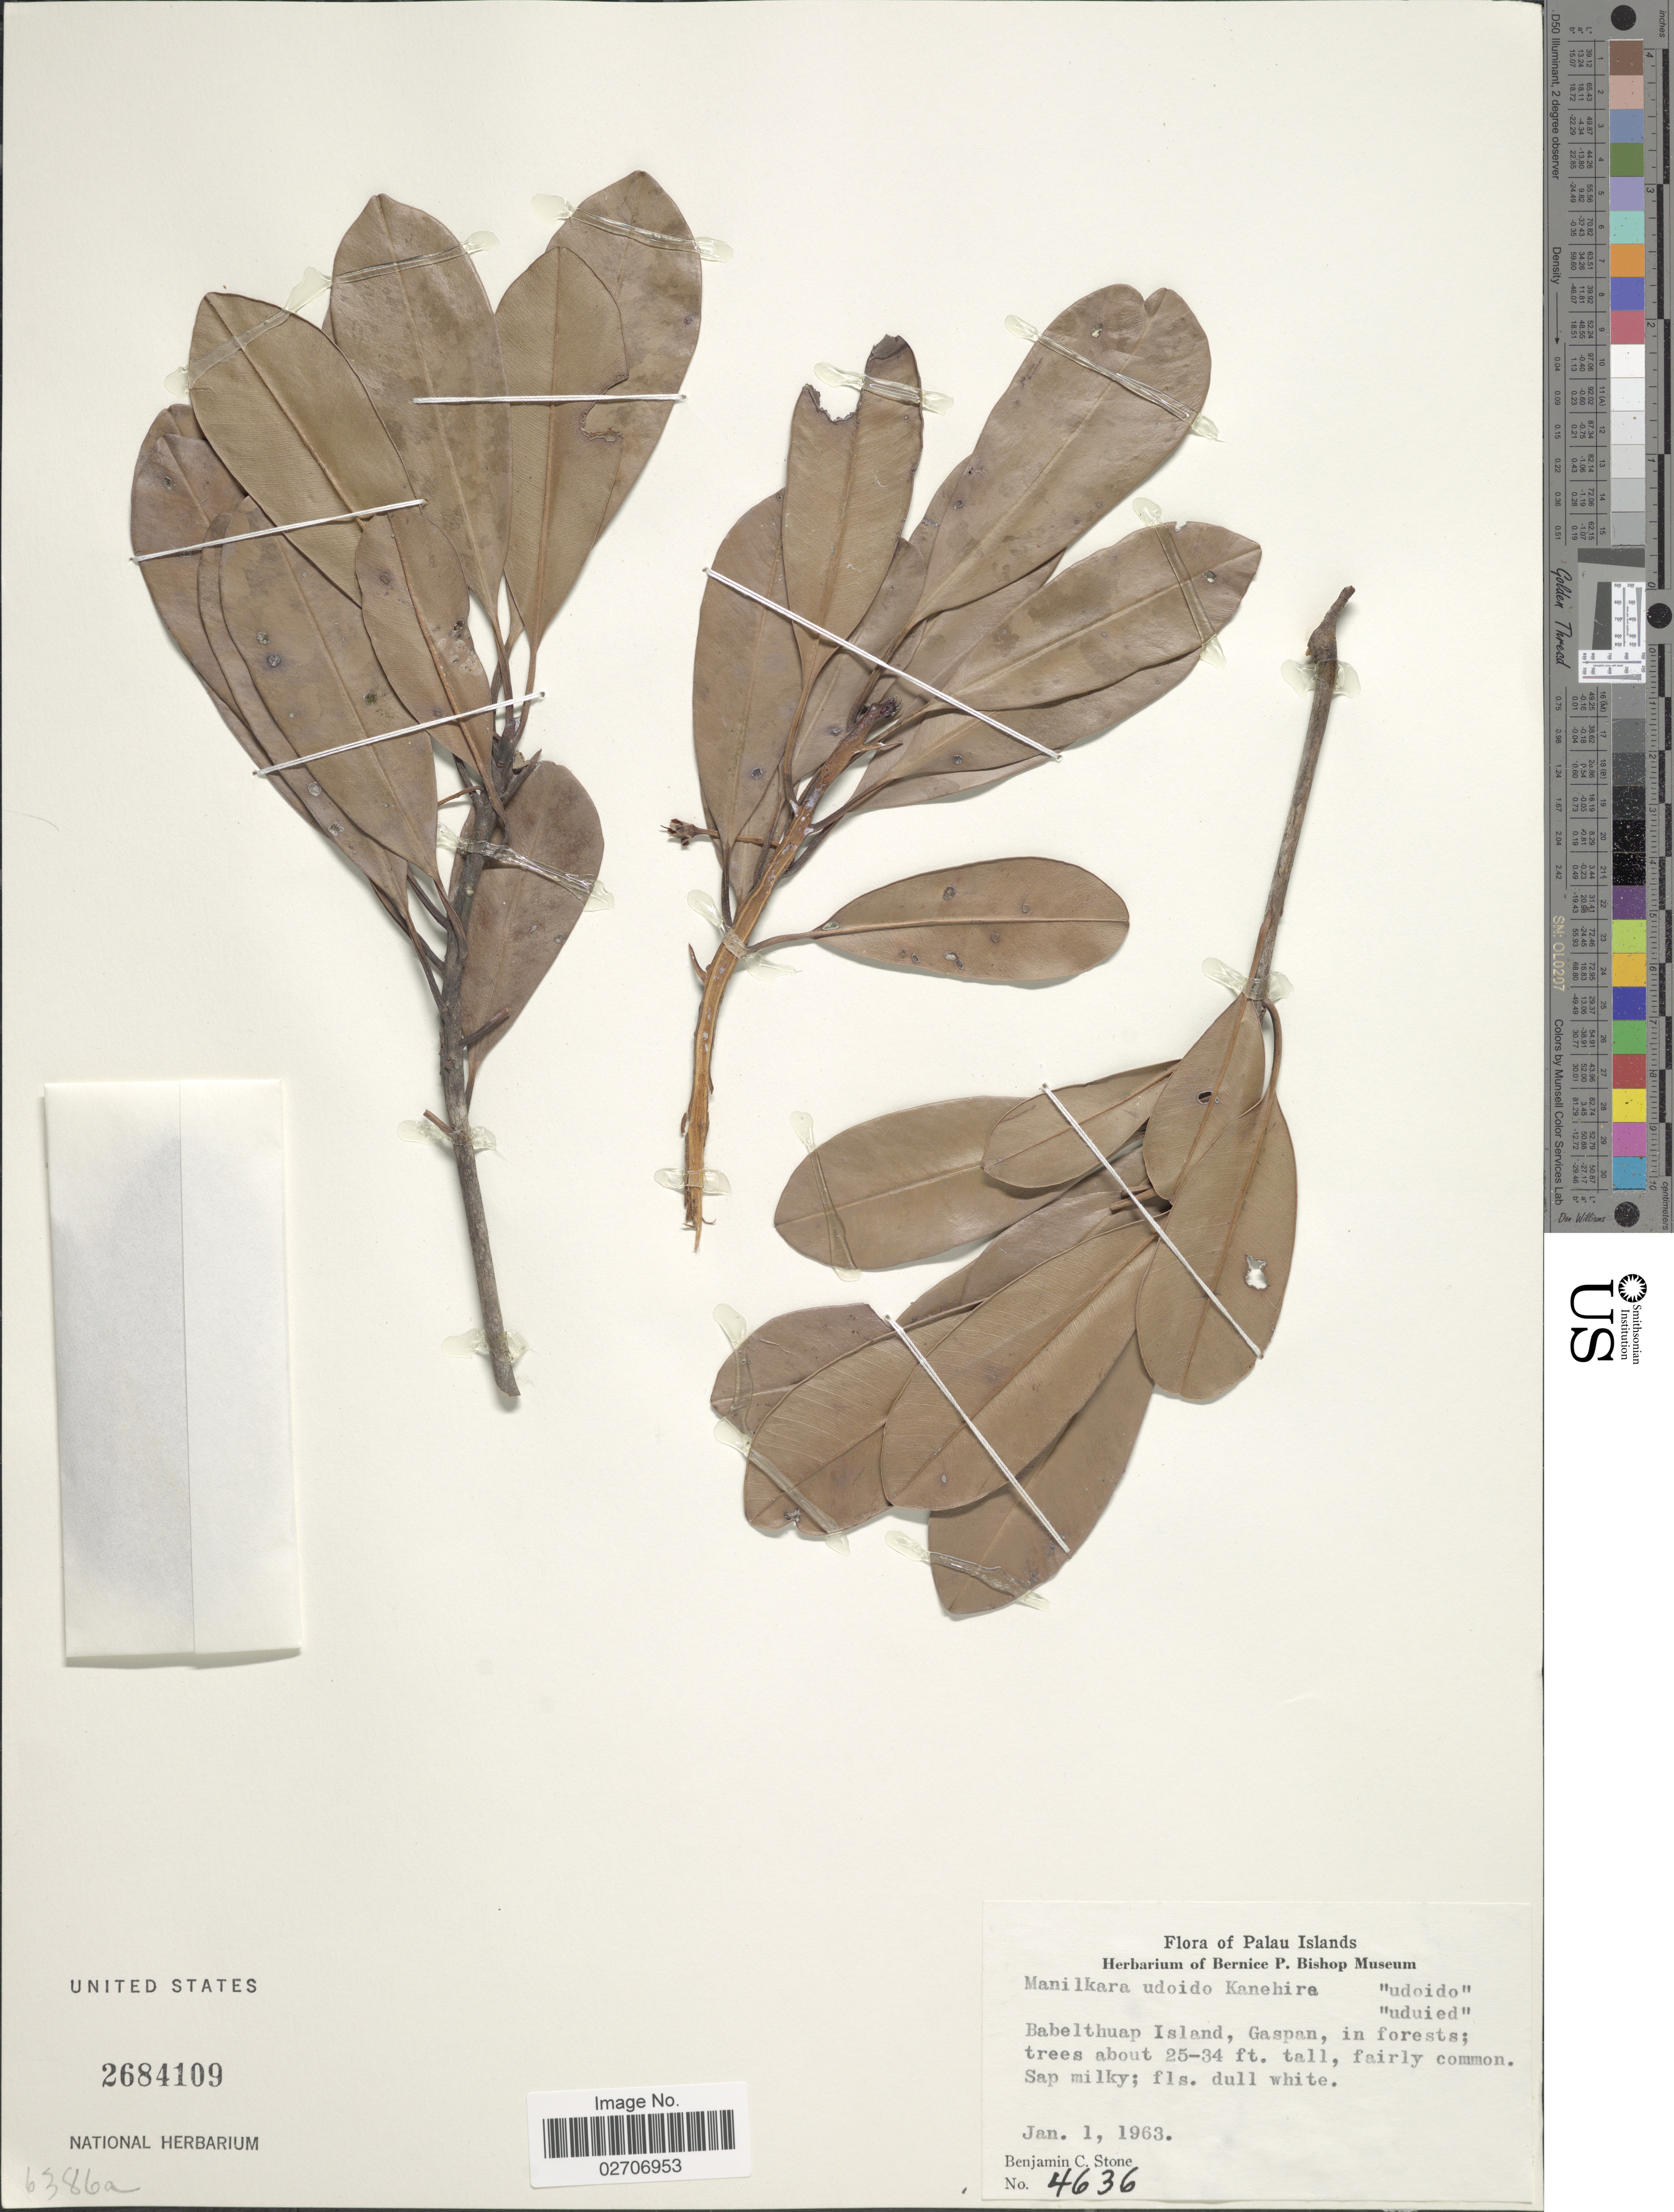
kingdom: Plantae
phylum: Tracheophyta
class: Magnoliopsida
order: Ericales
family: Sapotaceae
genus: Manilkara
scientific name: Manilkara udoido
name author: Kaneh.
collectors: B. C. Stone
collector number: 4636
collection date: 1963-01-01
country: Palau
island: Babeldaob [Babelthuap]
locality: Palau Islands, Babelthuap Island, Gaspan, in forests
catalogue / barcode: US 2684109